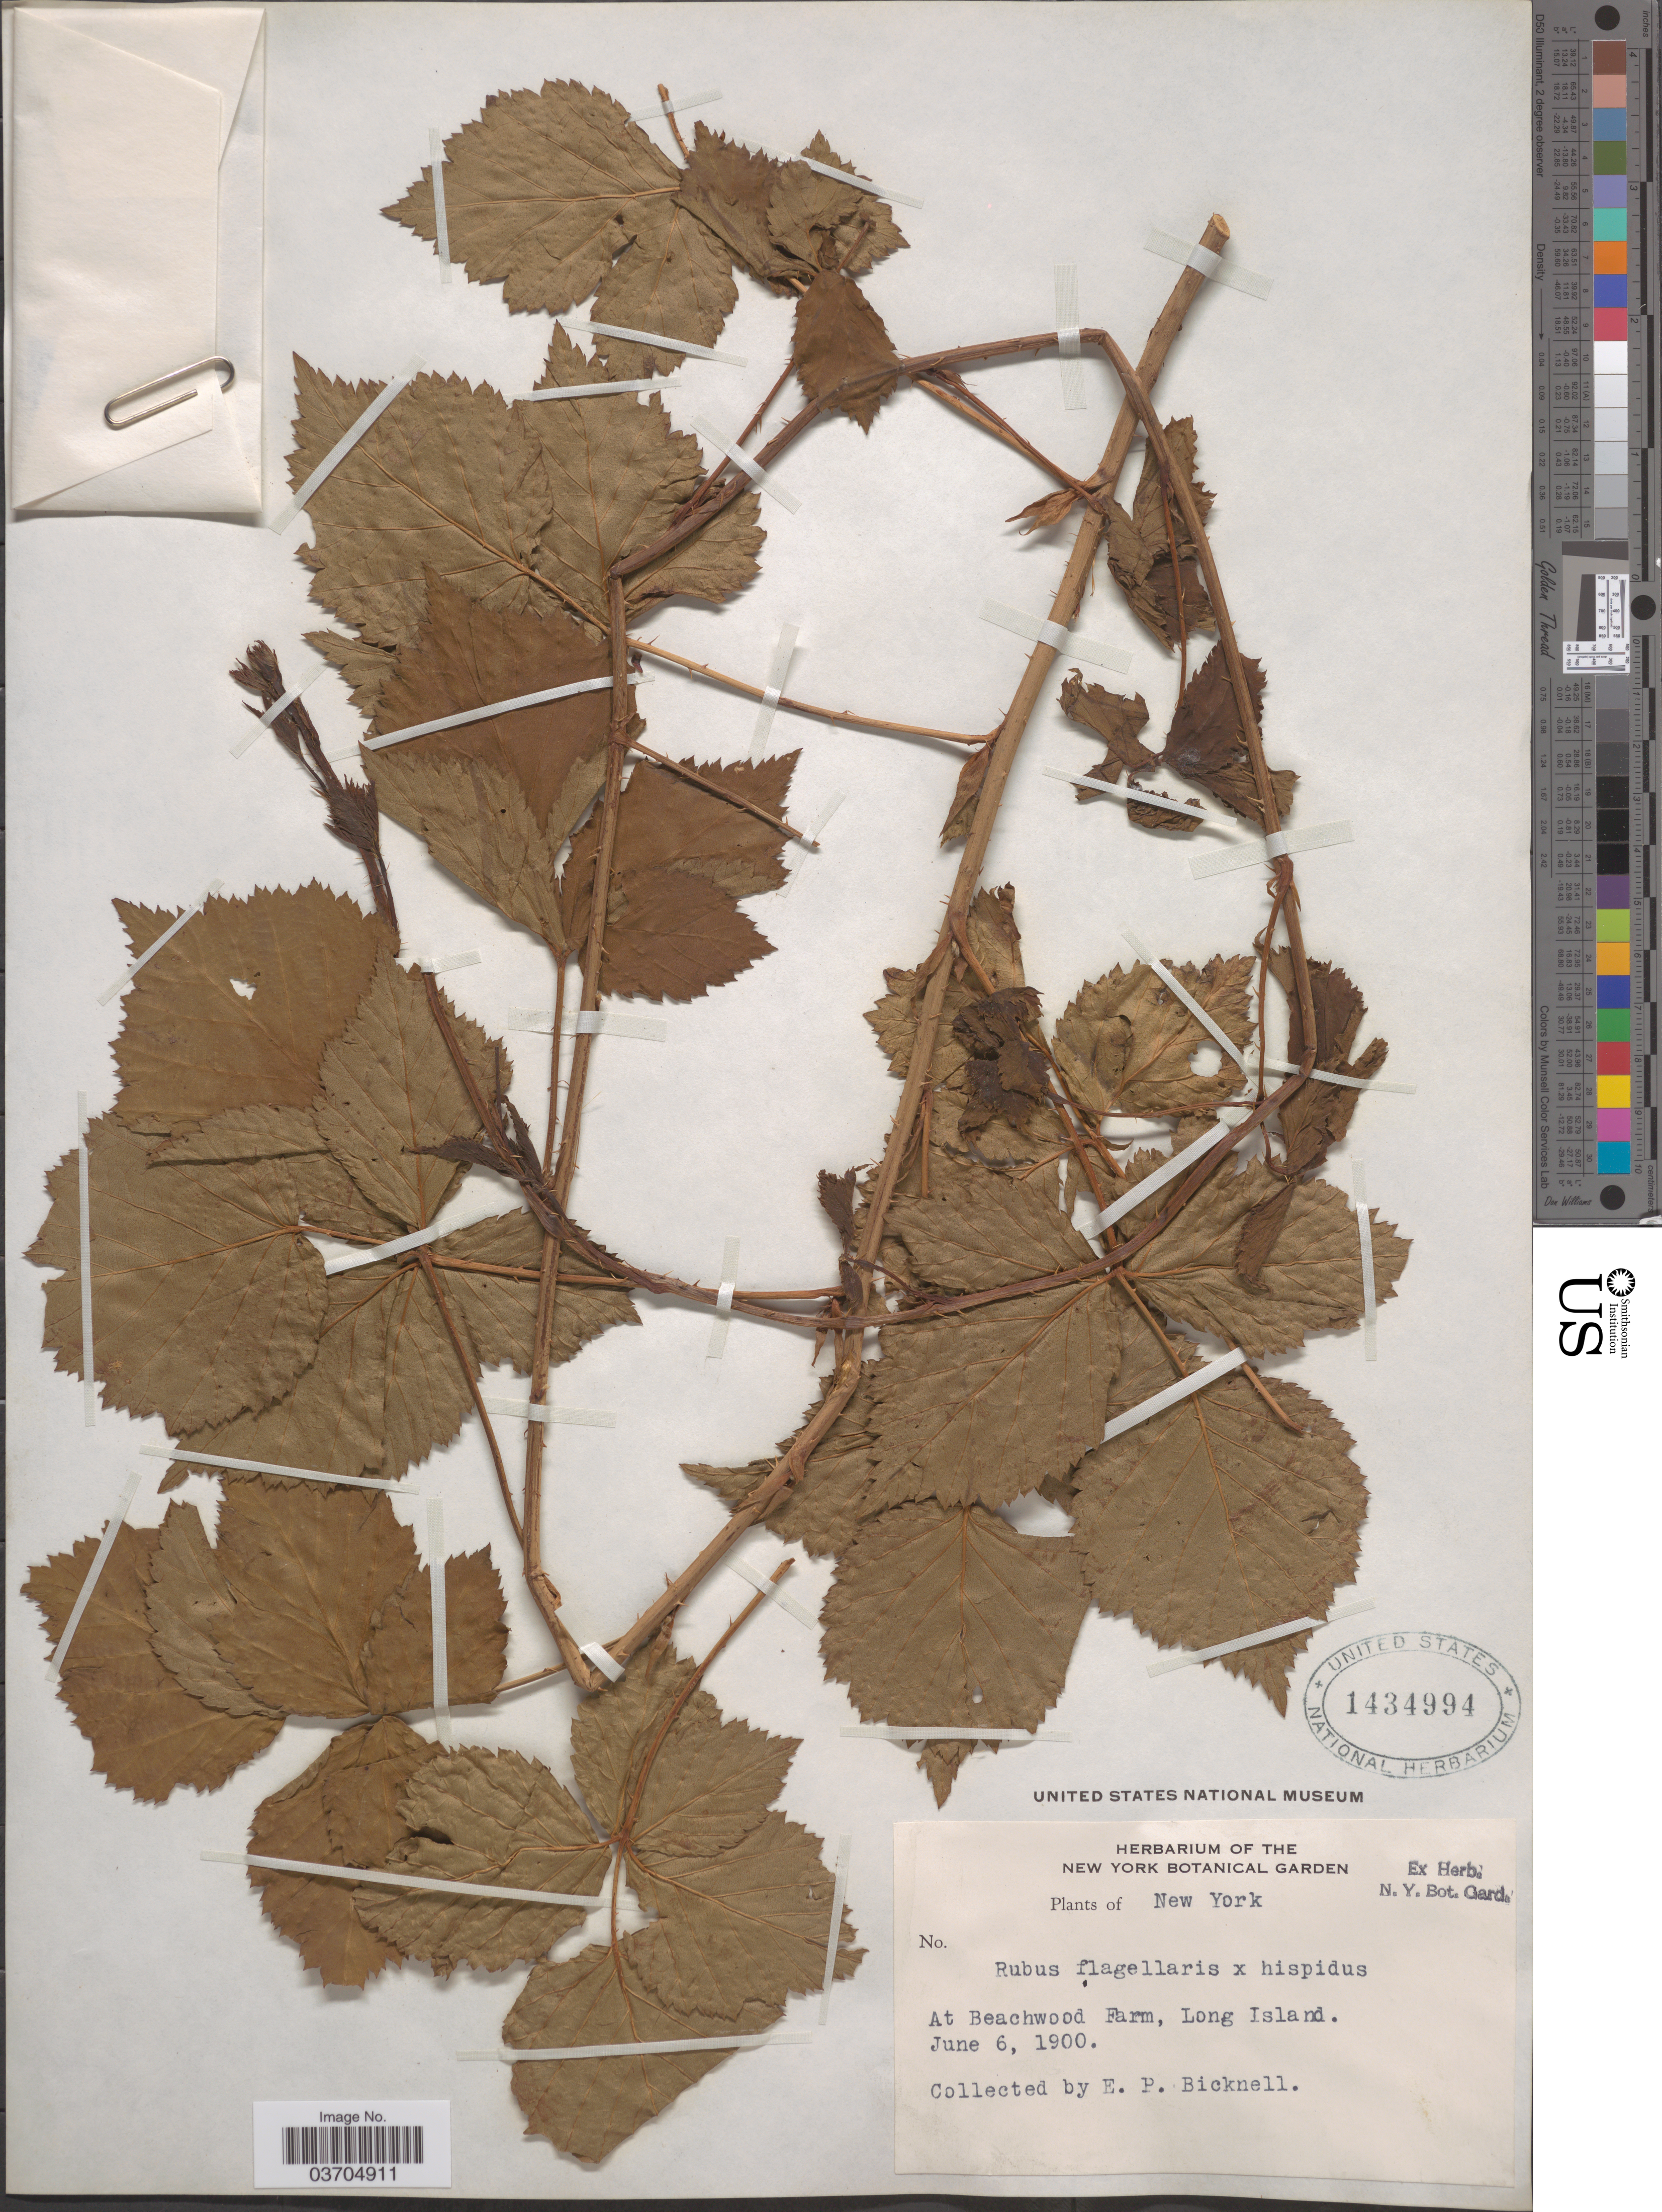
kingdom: Plantae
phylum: Tracheophyta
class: Magnoliopsida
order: Rosales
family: Rosaceae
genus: Rubus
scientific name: Rubus flagellaris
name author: Willd.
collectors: E. P. Bicknell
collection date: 1900-06-06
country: United States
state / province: New York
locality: Beachwood Farm, Long Island.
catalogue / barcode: US 1434994